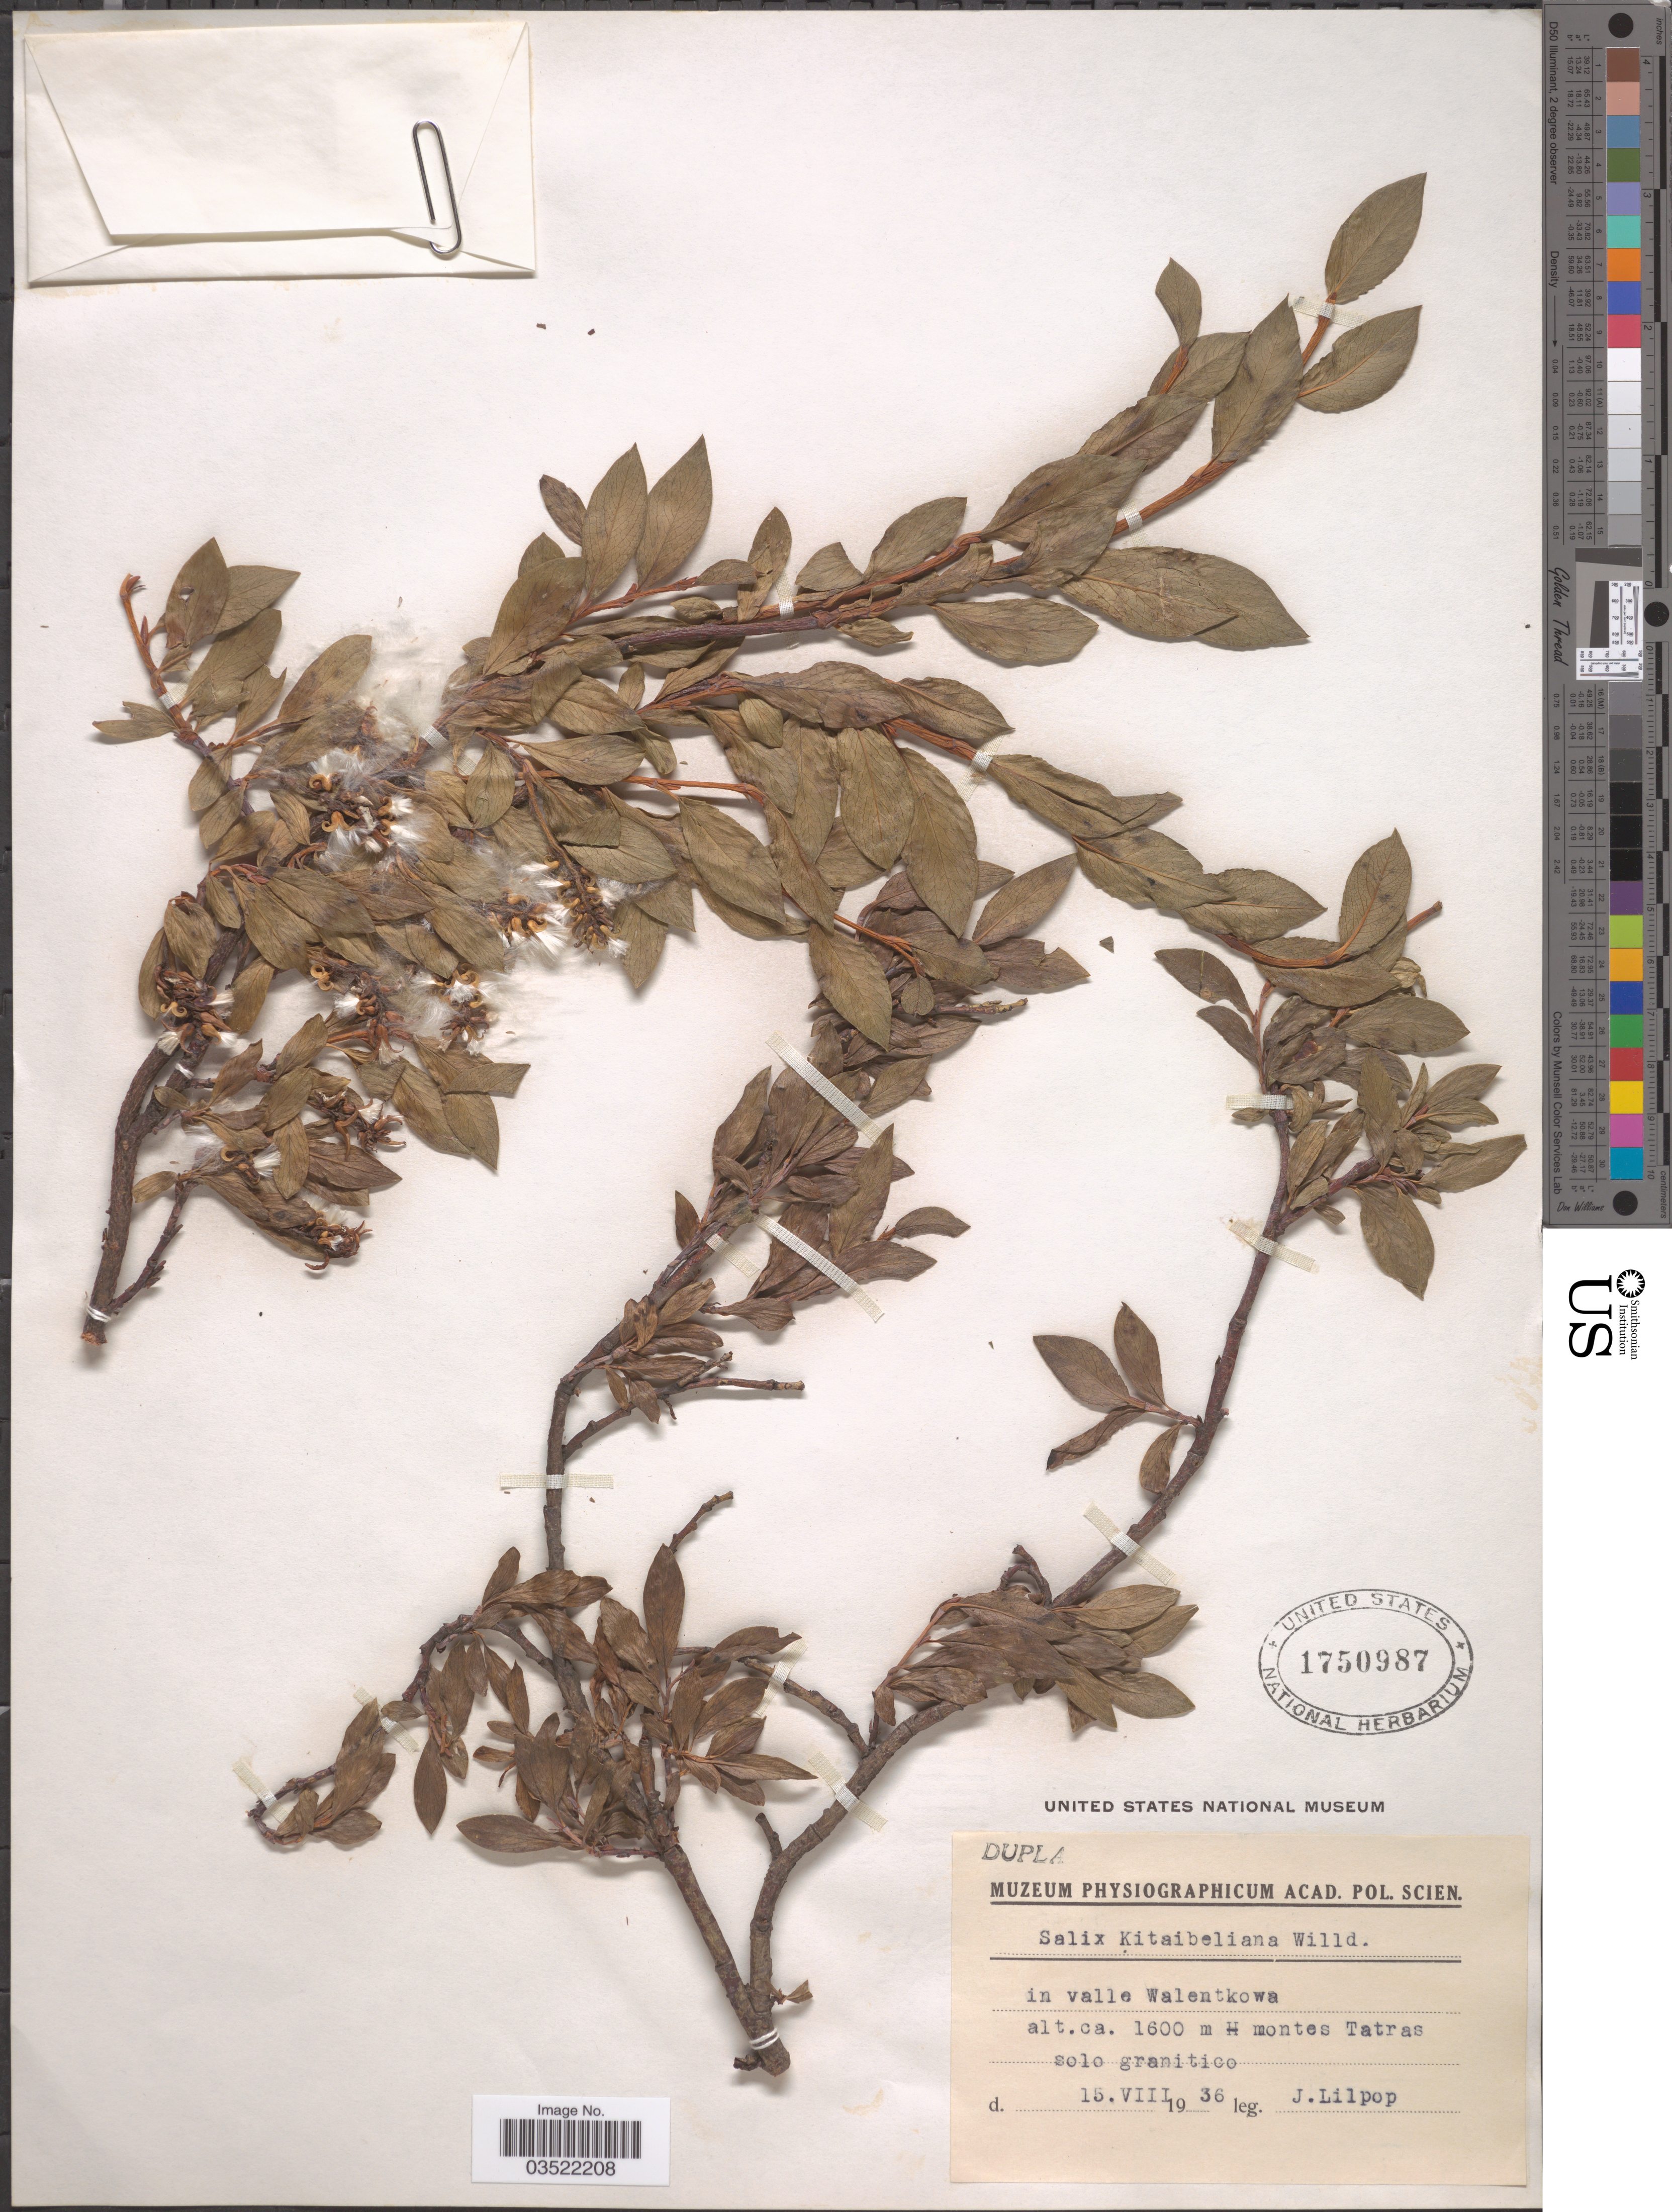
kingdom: Plantae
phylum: Tracheophyta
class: Magnoliopsida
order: Malpighiales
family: Salicaceae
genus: Salix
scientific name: Salix kitaibeliana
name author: Willd.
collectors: J. Lilpop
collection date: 1936-08-15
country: Slovakia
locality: In valle Walentkowa montes Tatras.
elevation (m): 1600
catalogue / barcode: US 1750987